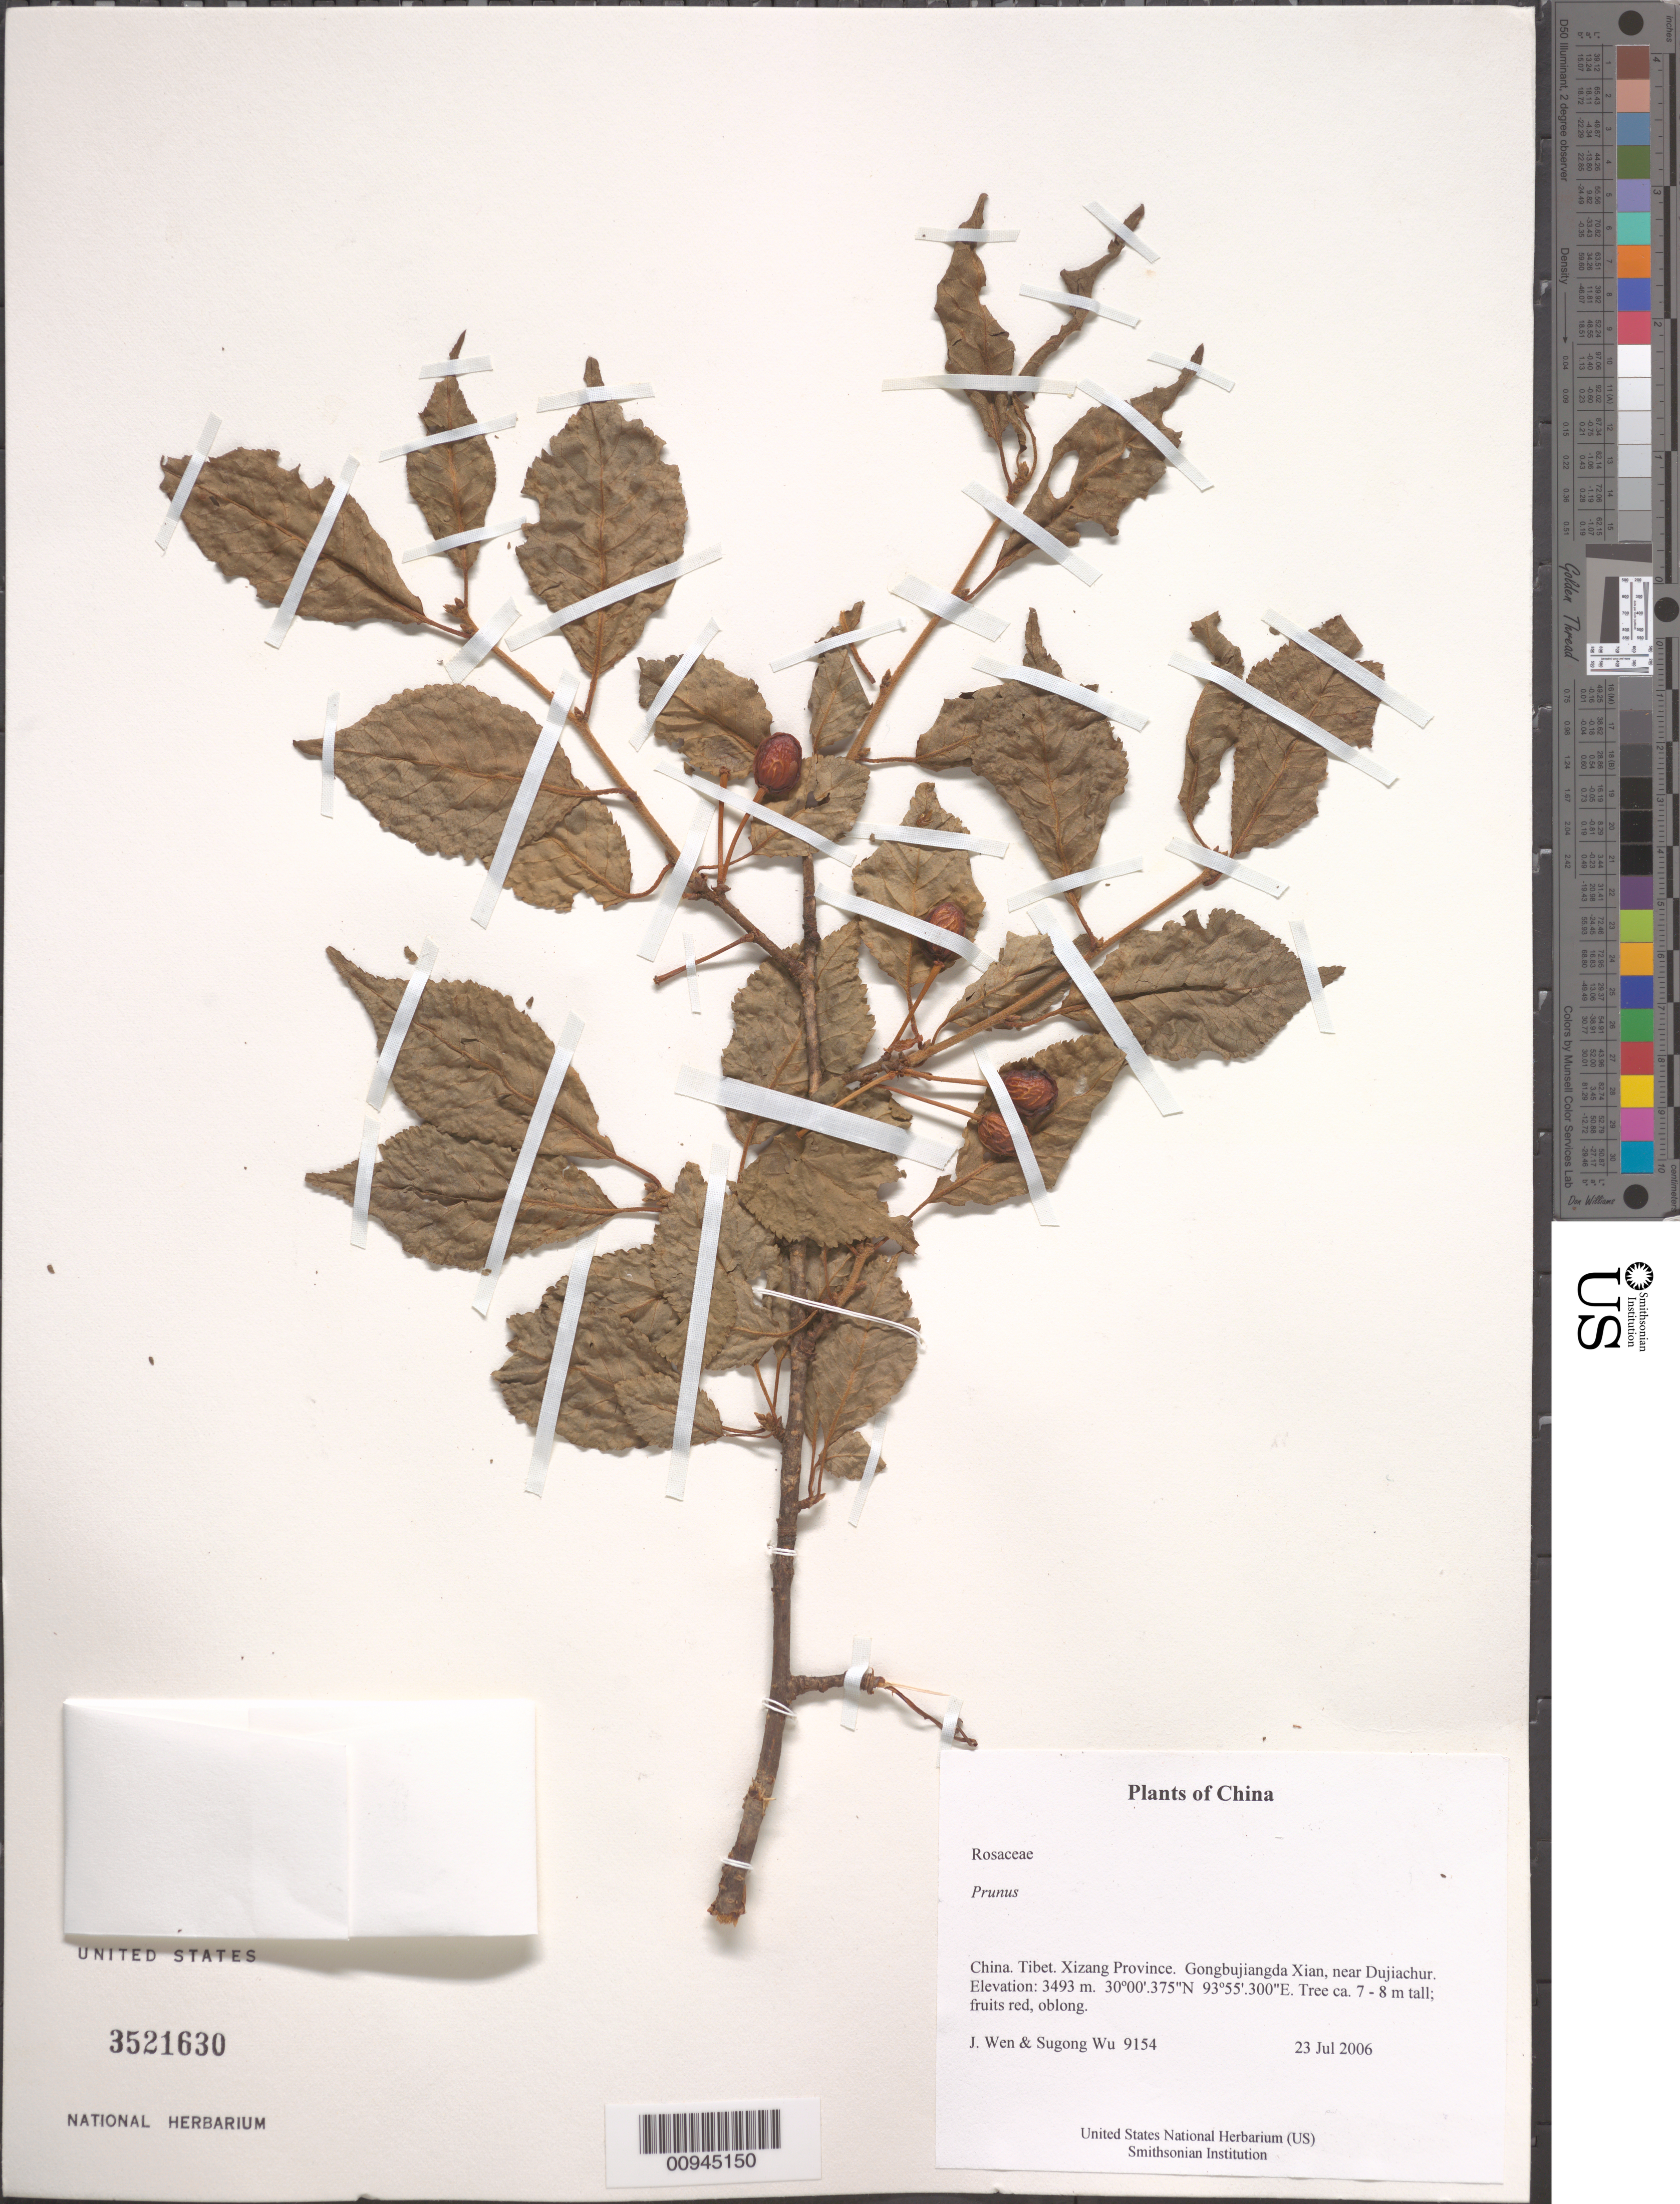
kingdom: Plantae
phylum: Tracheophyta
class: Magnoliopsida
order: Rosales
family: Rosaceae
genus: Prunus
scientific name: Prunus sp.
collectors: J. Wen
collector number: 9154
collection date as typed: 23 Jul 2006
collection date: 2006-07-23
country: China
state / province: Xizang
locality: Xizang Province. Gongbujiangda Xian, near Dujiachur.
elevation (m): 3493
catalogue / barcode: US 3521630